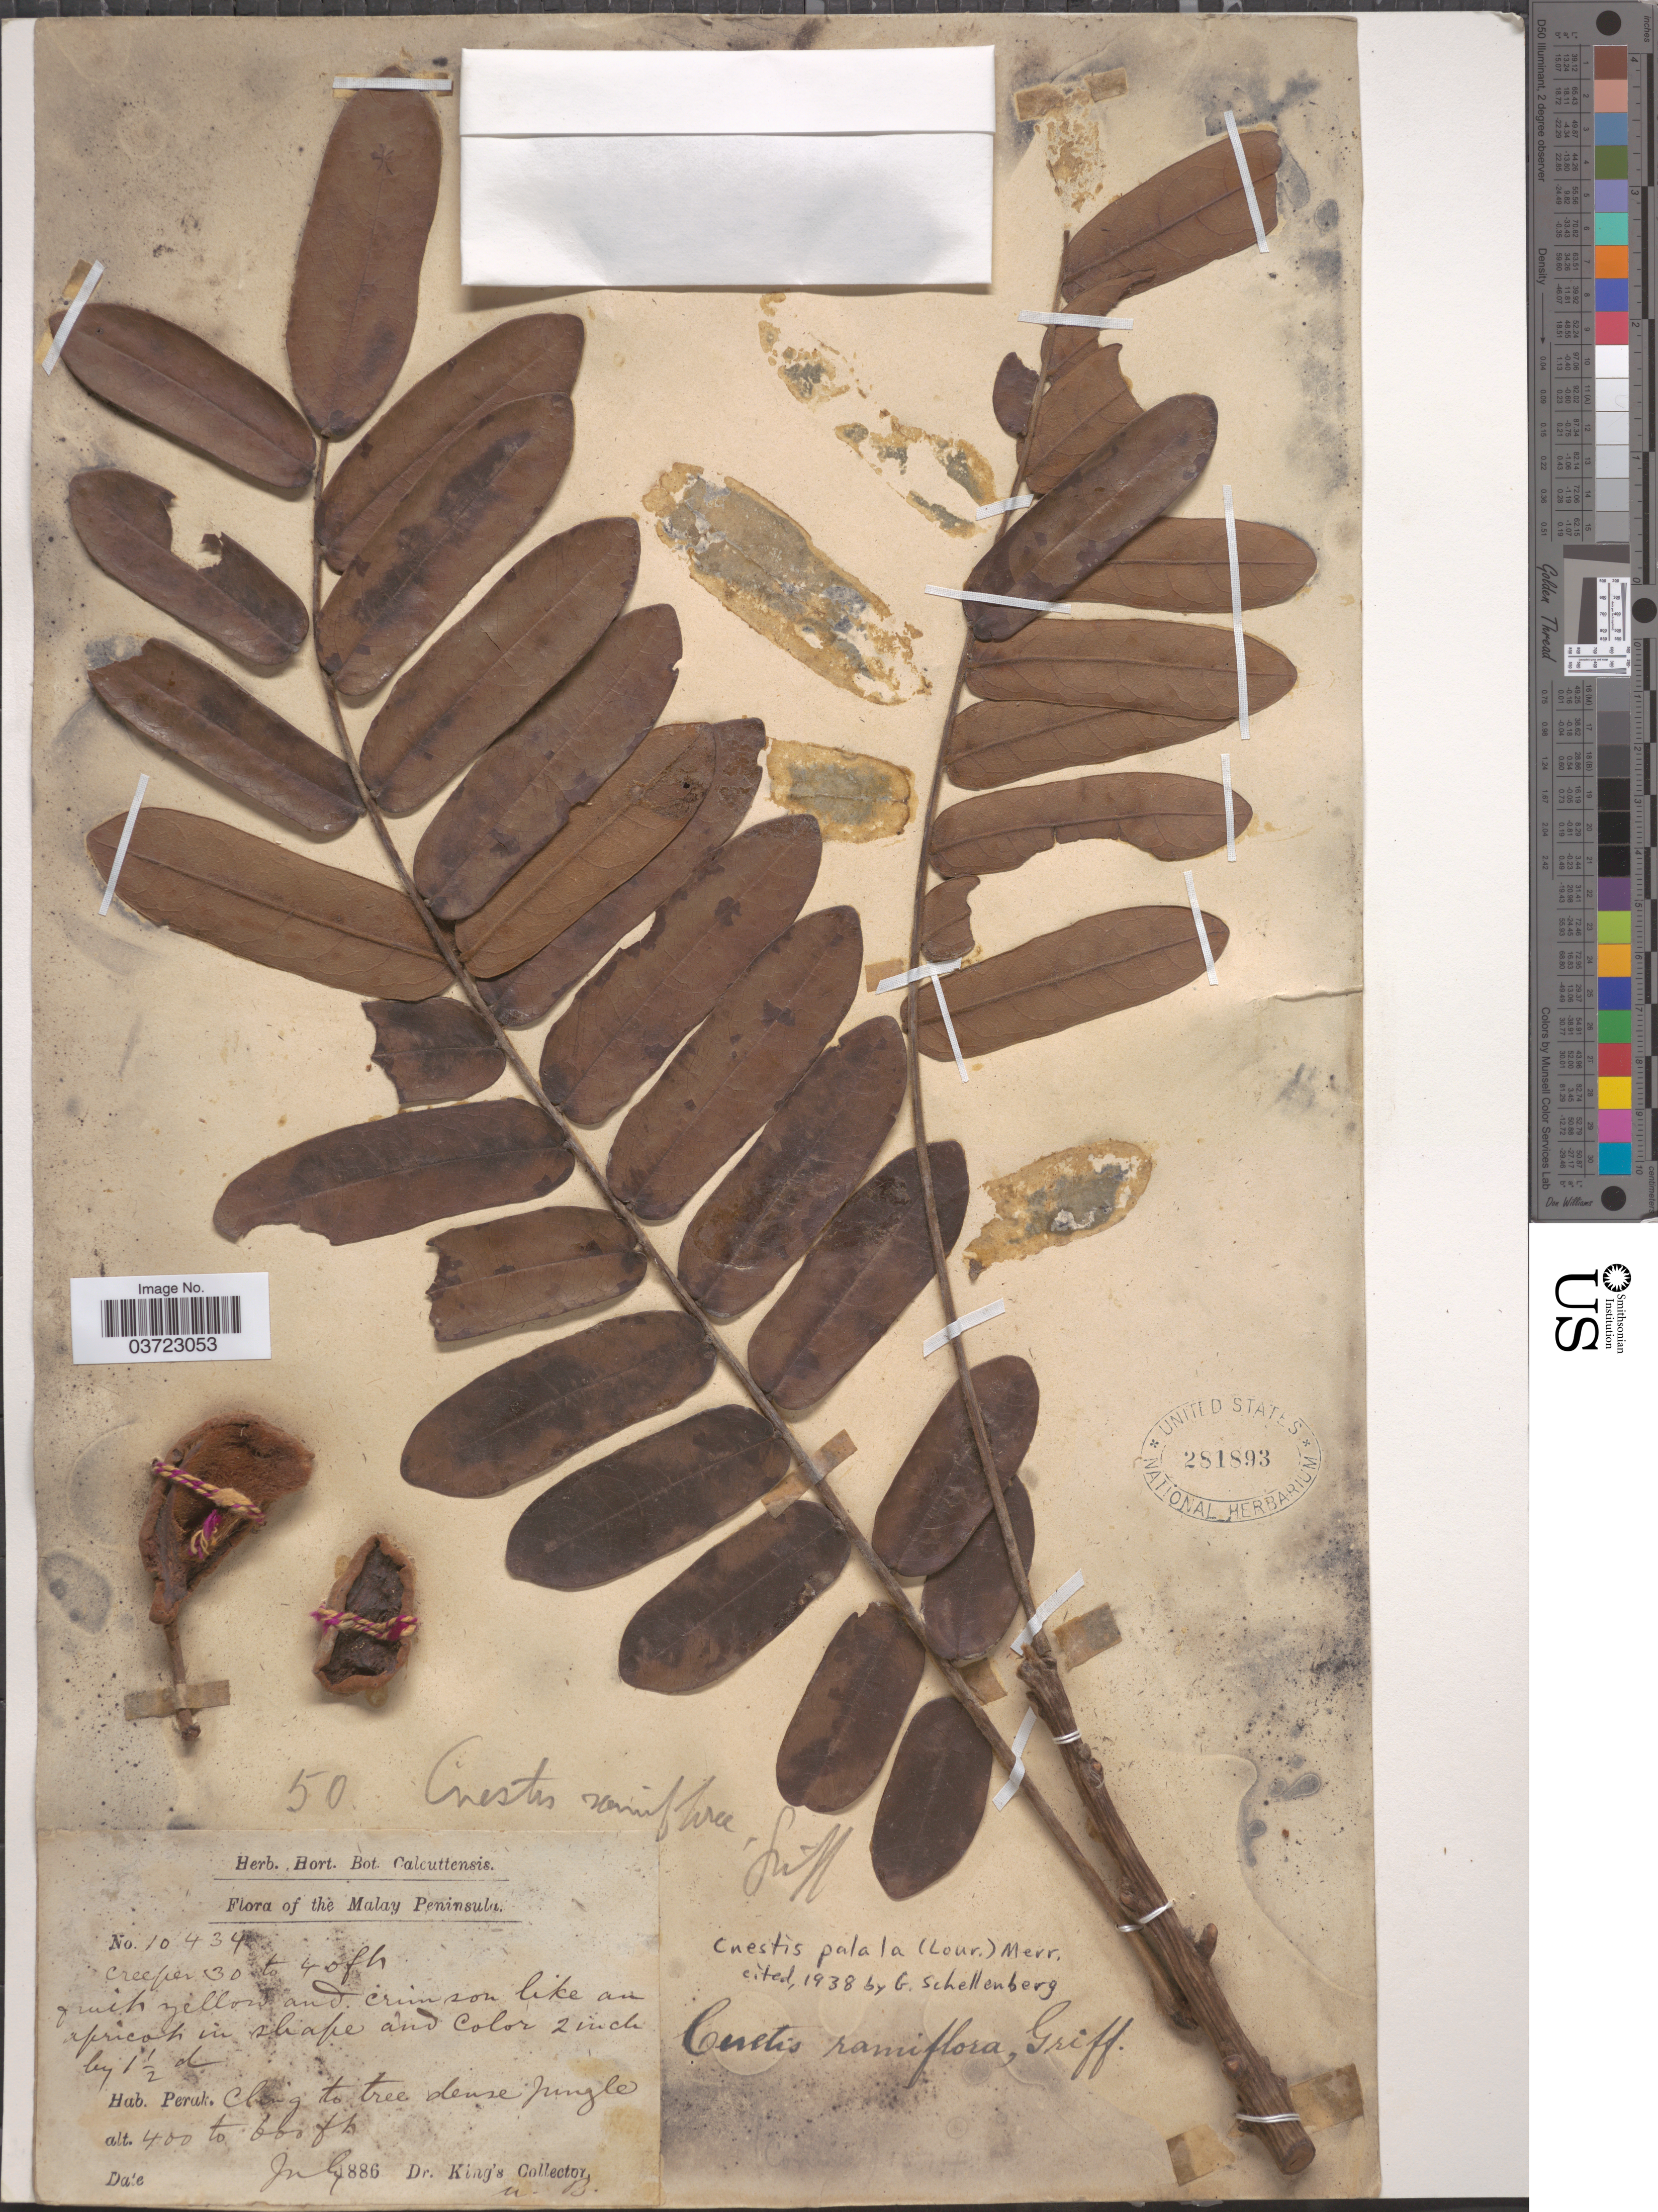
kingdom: Plantae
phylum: Tracheophyta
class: Magnoliopsida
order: Oxalidales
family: Connaraceae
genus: Cnestis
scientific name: Cnestis palala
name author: (Lour.) Merr.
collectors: Dr. King's collector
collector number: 10434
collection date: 1886-07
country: Malaysia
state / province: Perak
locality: Malay Peninsula.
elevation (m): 122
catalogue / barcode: US 281893